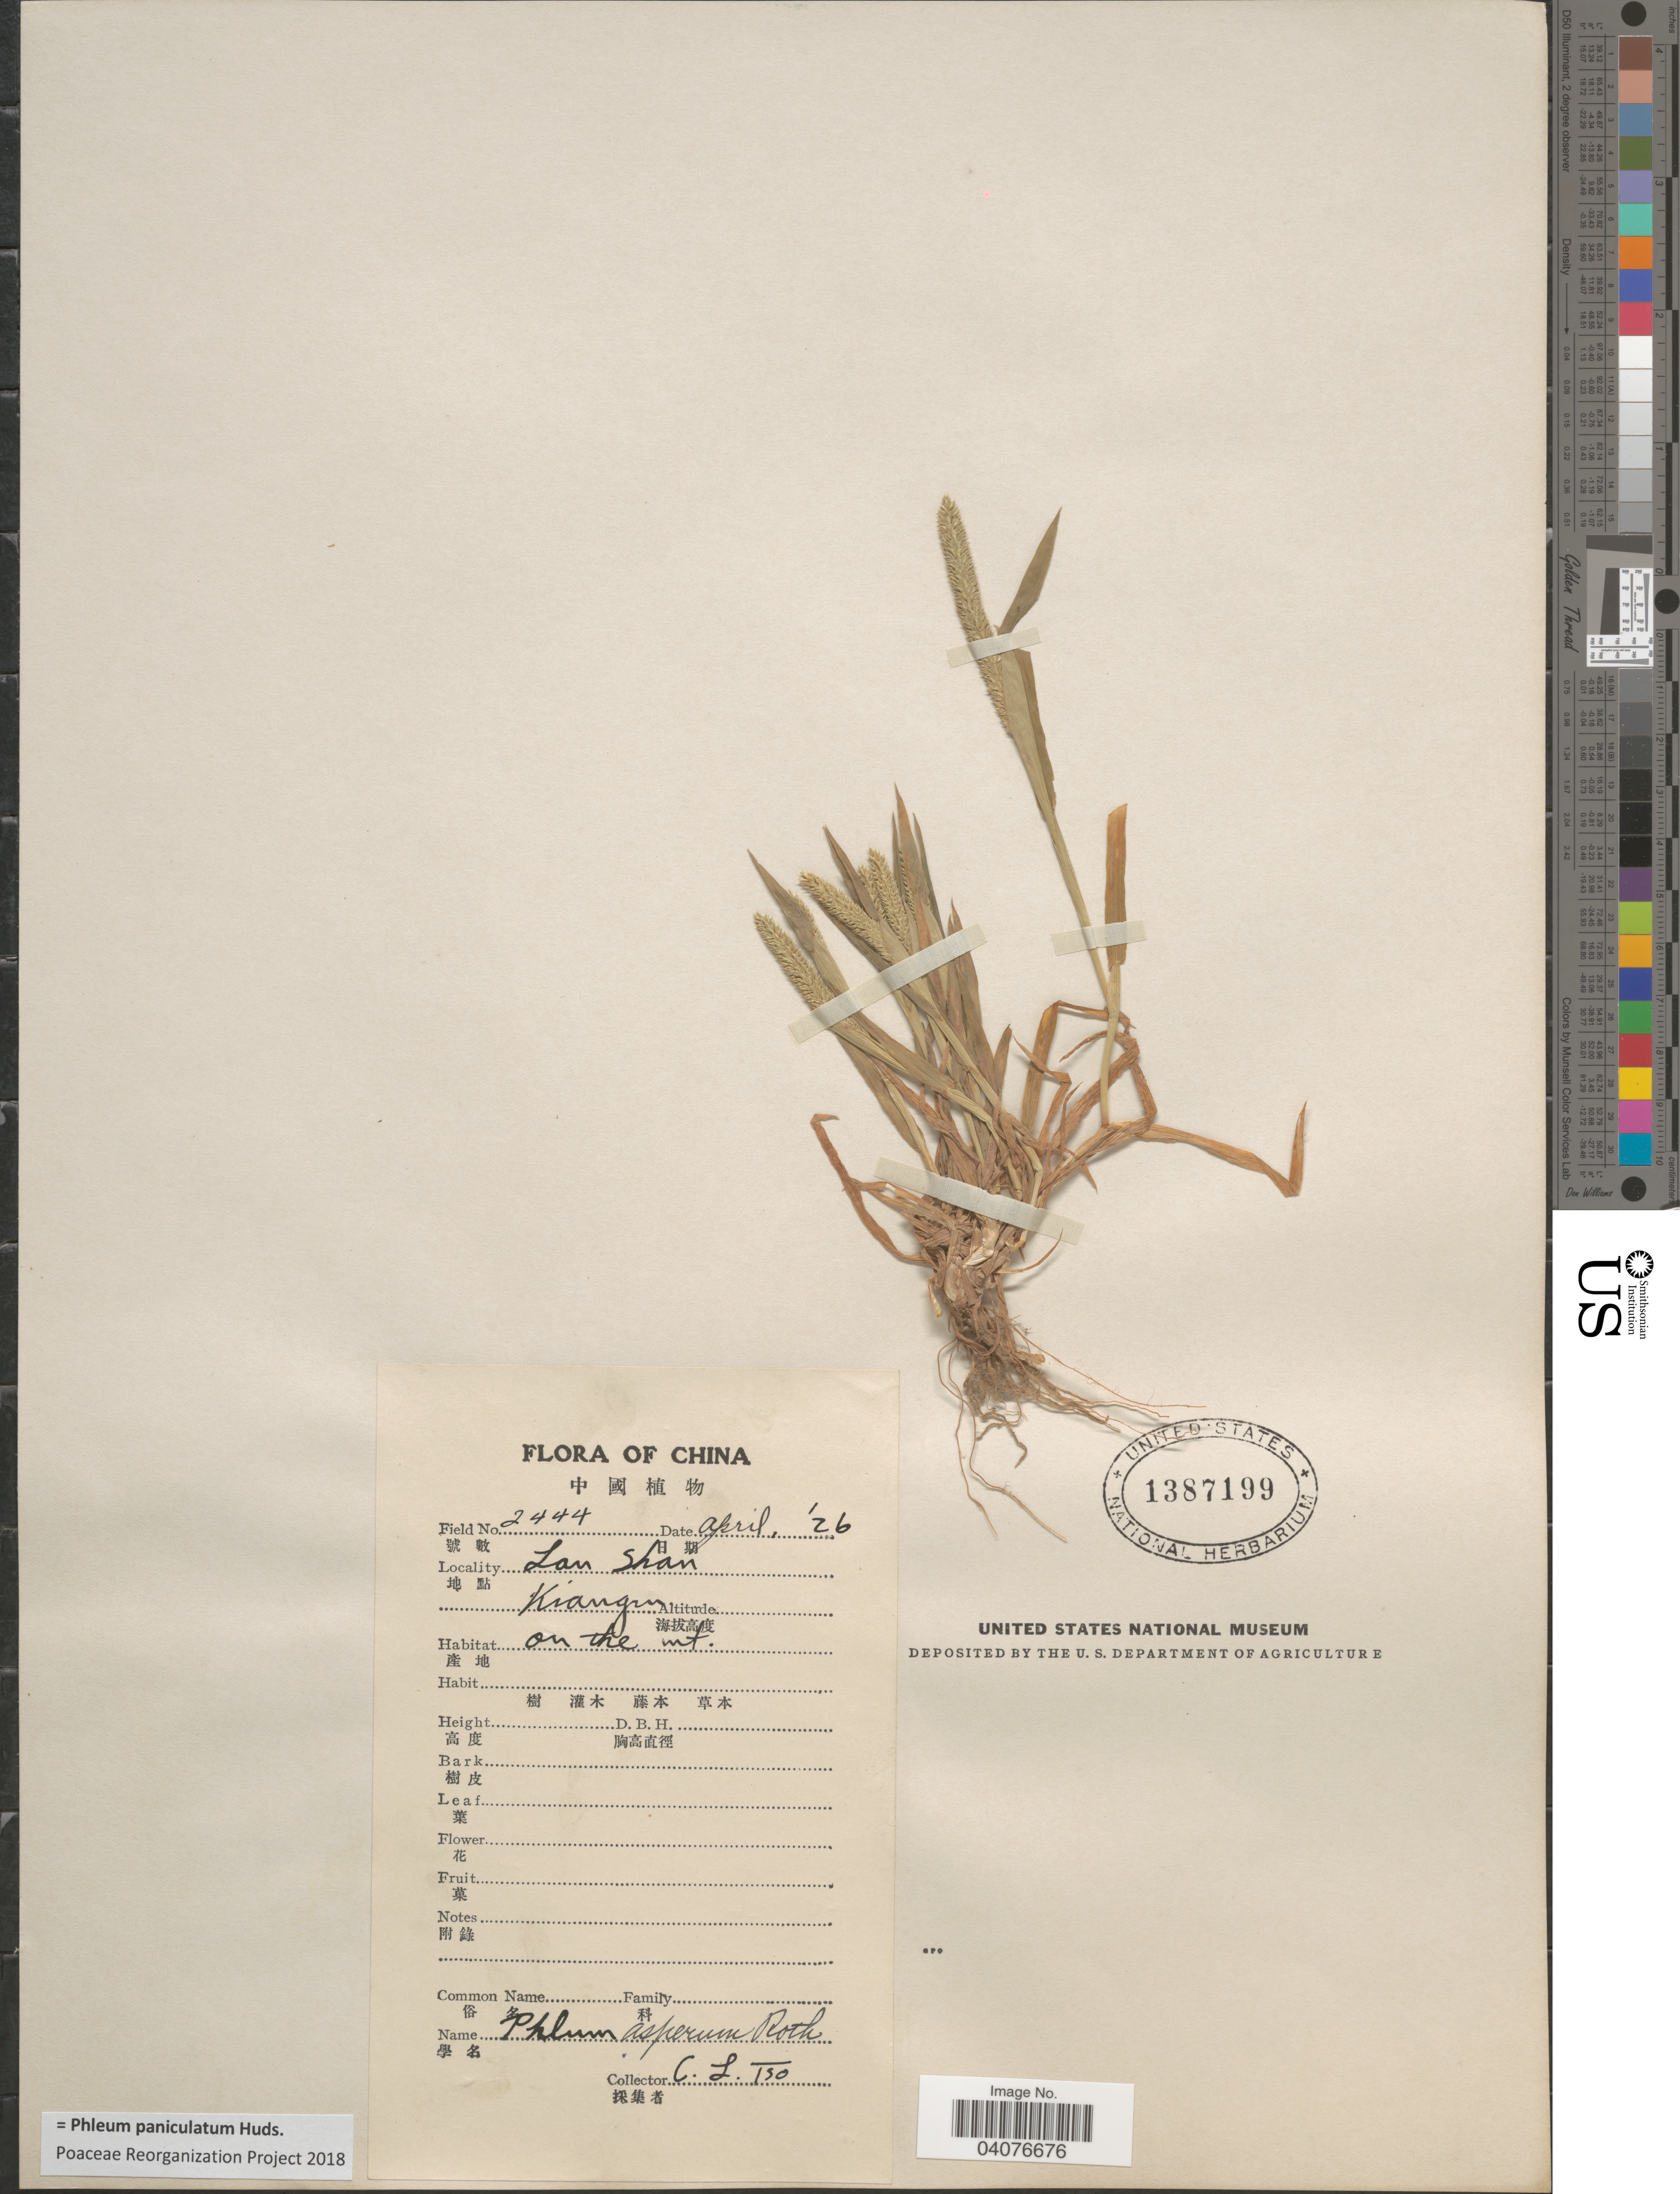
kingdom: Plantae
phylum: Tracheophyta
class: Liliopsida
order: Poales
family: Poaceae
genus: Phleum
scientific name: Phleum paniculatum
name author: Huds.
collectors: C. Tso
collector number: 2444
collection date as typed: Transcribed d/m/y: /4/26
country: China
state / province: Jiangsu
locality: Lan Shan. Kiangsu. On the mt.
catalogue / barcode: US 1387199